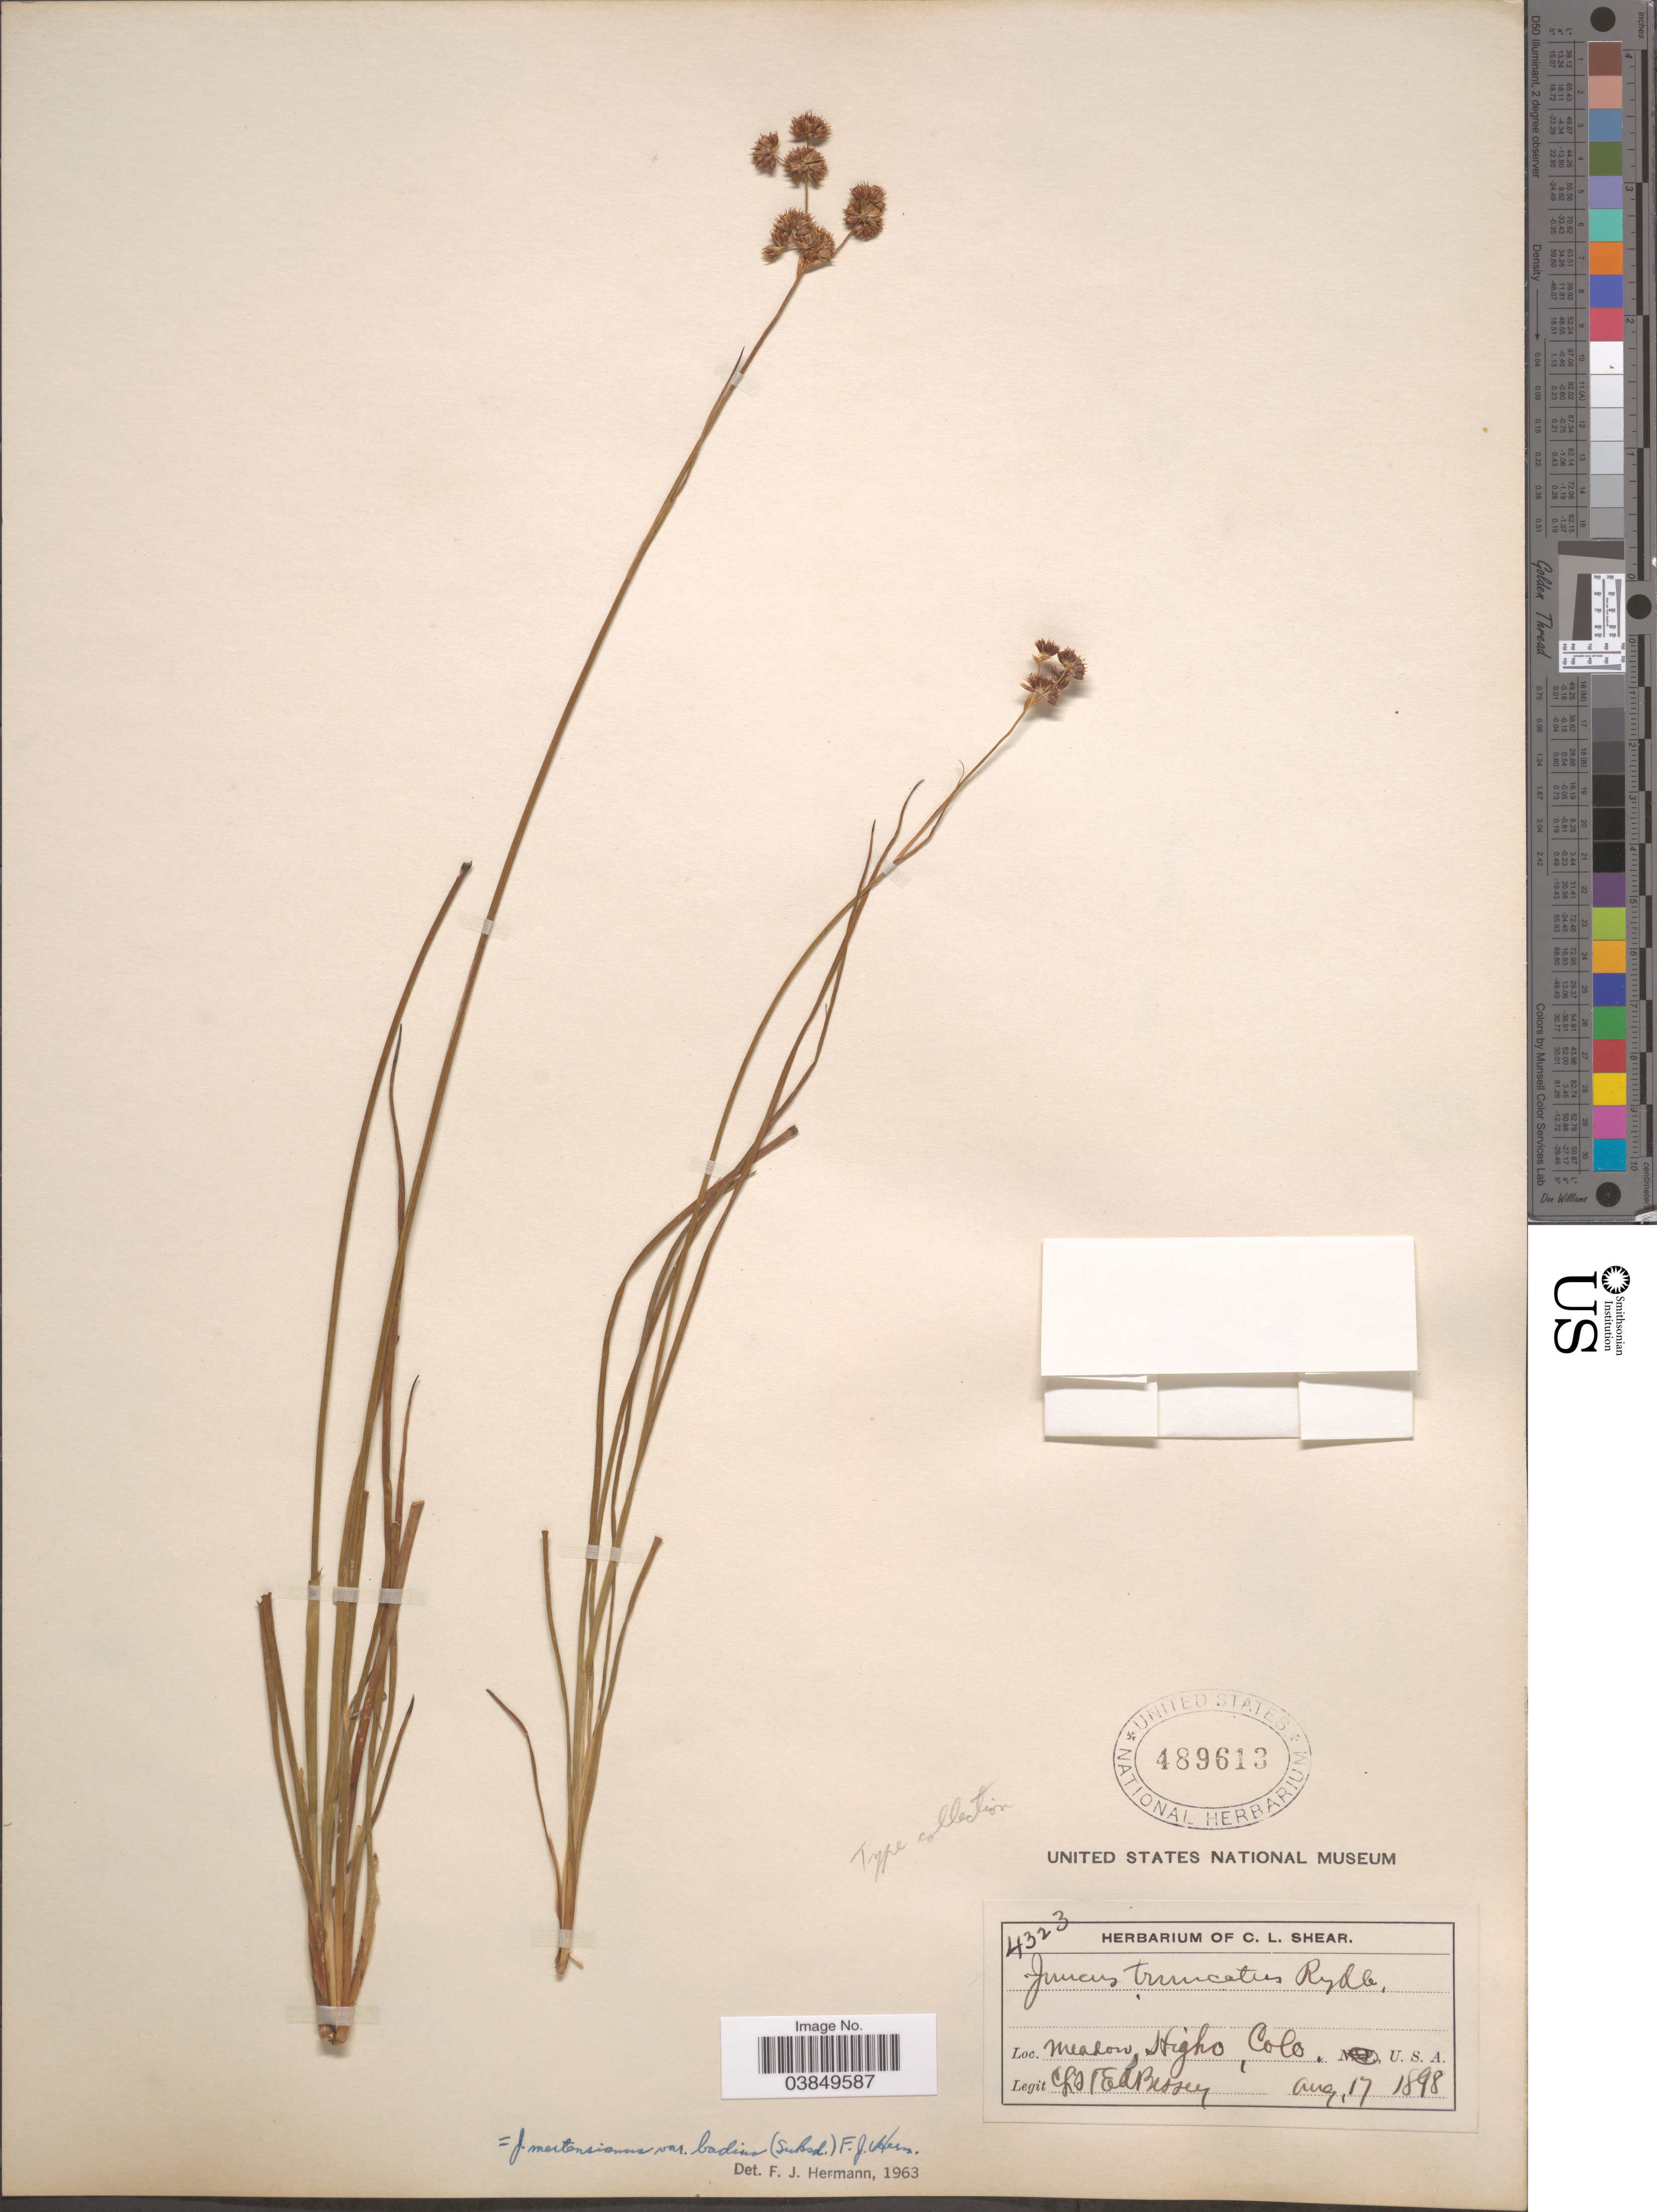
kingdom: Plantae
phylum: Tracheophyta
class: Liliopsida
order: Poales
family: Juncaceae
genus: Juncus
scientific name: Juncus badius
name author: Suksd.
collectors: C. L. Shear & E. A. Bessey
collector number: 4323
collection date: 1898-08-17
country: United States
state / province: Colorado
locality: Higho.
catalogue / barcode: US 489613